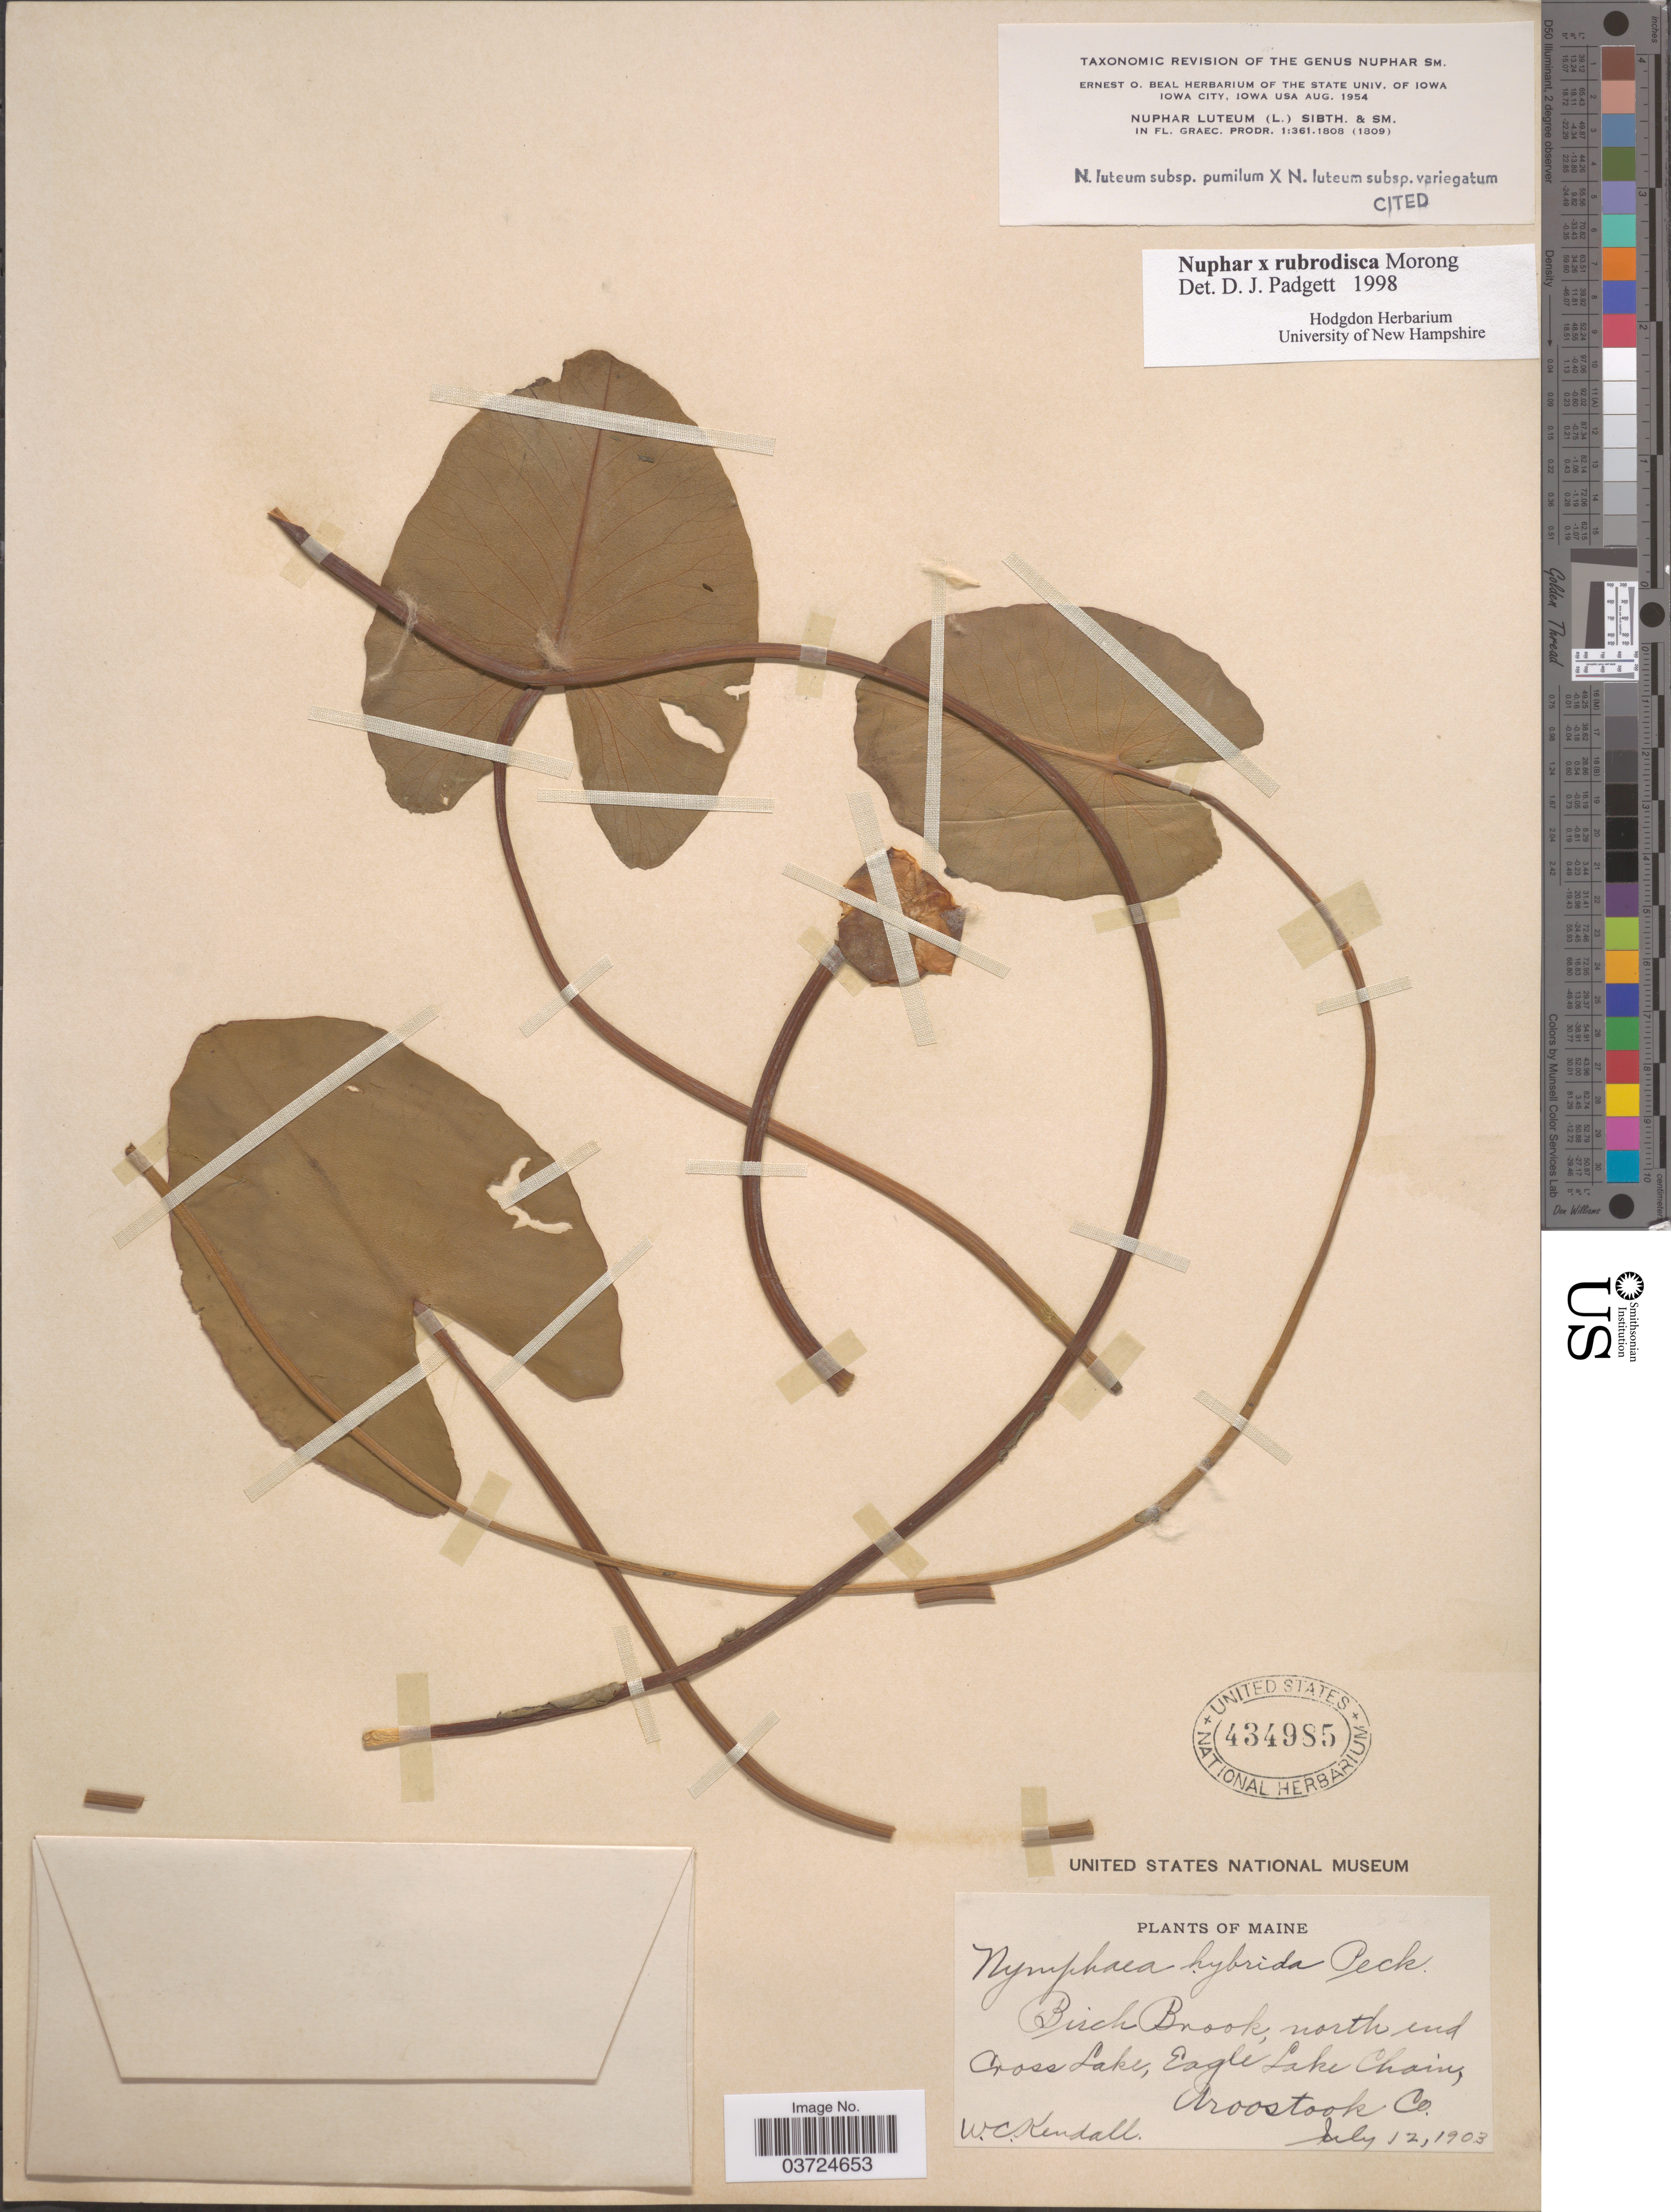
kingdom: Plantae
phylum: Tracheophyta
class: Magnoliopsida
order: Nymphaeales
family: Nymphaeaceae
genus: Nuphar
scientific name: Nuphar rubrodisca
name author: Morong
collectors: W. Kendall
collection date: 1903-07-12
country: United States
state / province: Maine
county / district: Aroostook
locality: Birch Brook, north end Cross Lake, Eagle Lake Chain.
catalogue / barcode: US 434985